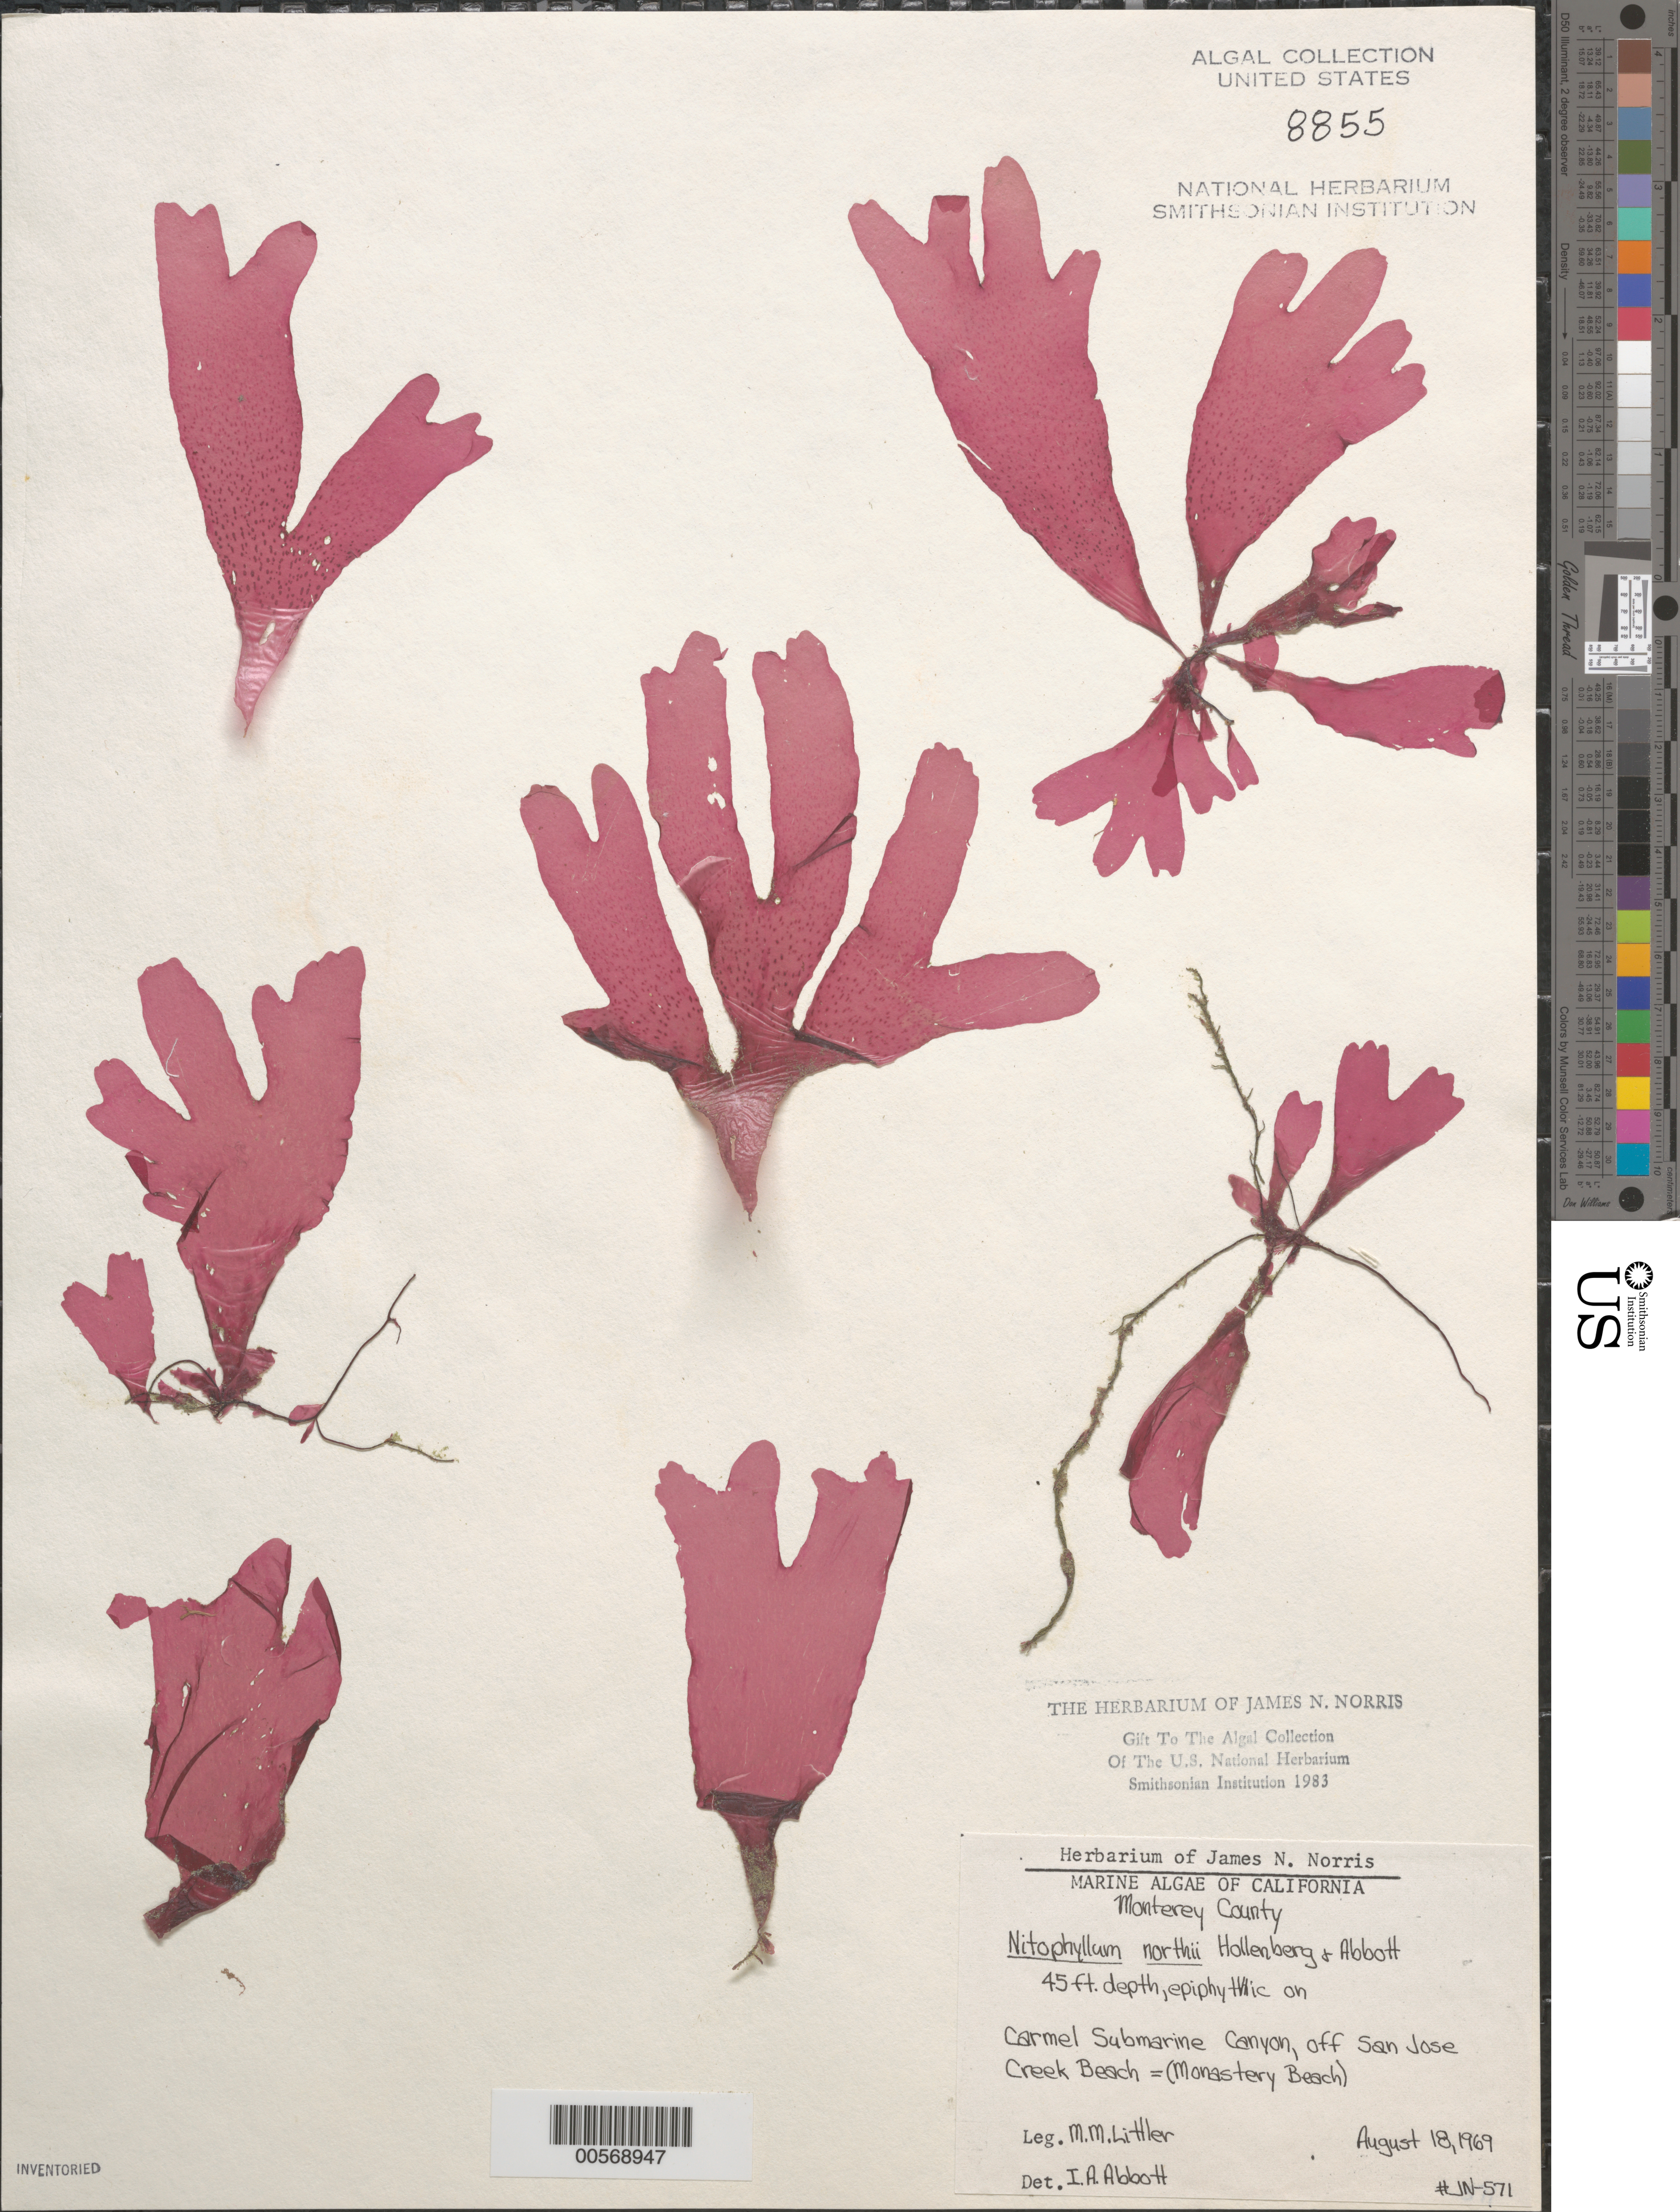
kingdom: Plantae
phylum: Rhodophyta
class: Florideophyceae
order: Ceramiales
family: Delesseriaceae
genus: Nitophyllum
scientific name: Nitophyllum northii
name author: Hollenb. & I.A. Abbott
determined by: Abbott, Isabella A.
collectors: M. M. Littler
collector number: Jn-571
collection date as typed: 18 Aug 1969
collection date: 1969-08-18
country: United States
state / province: California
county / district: Monterey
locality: Carmel Submarine Canyon, off San Jose Creek Beach (Monastery Beach)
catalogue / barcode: US 8855